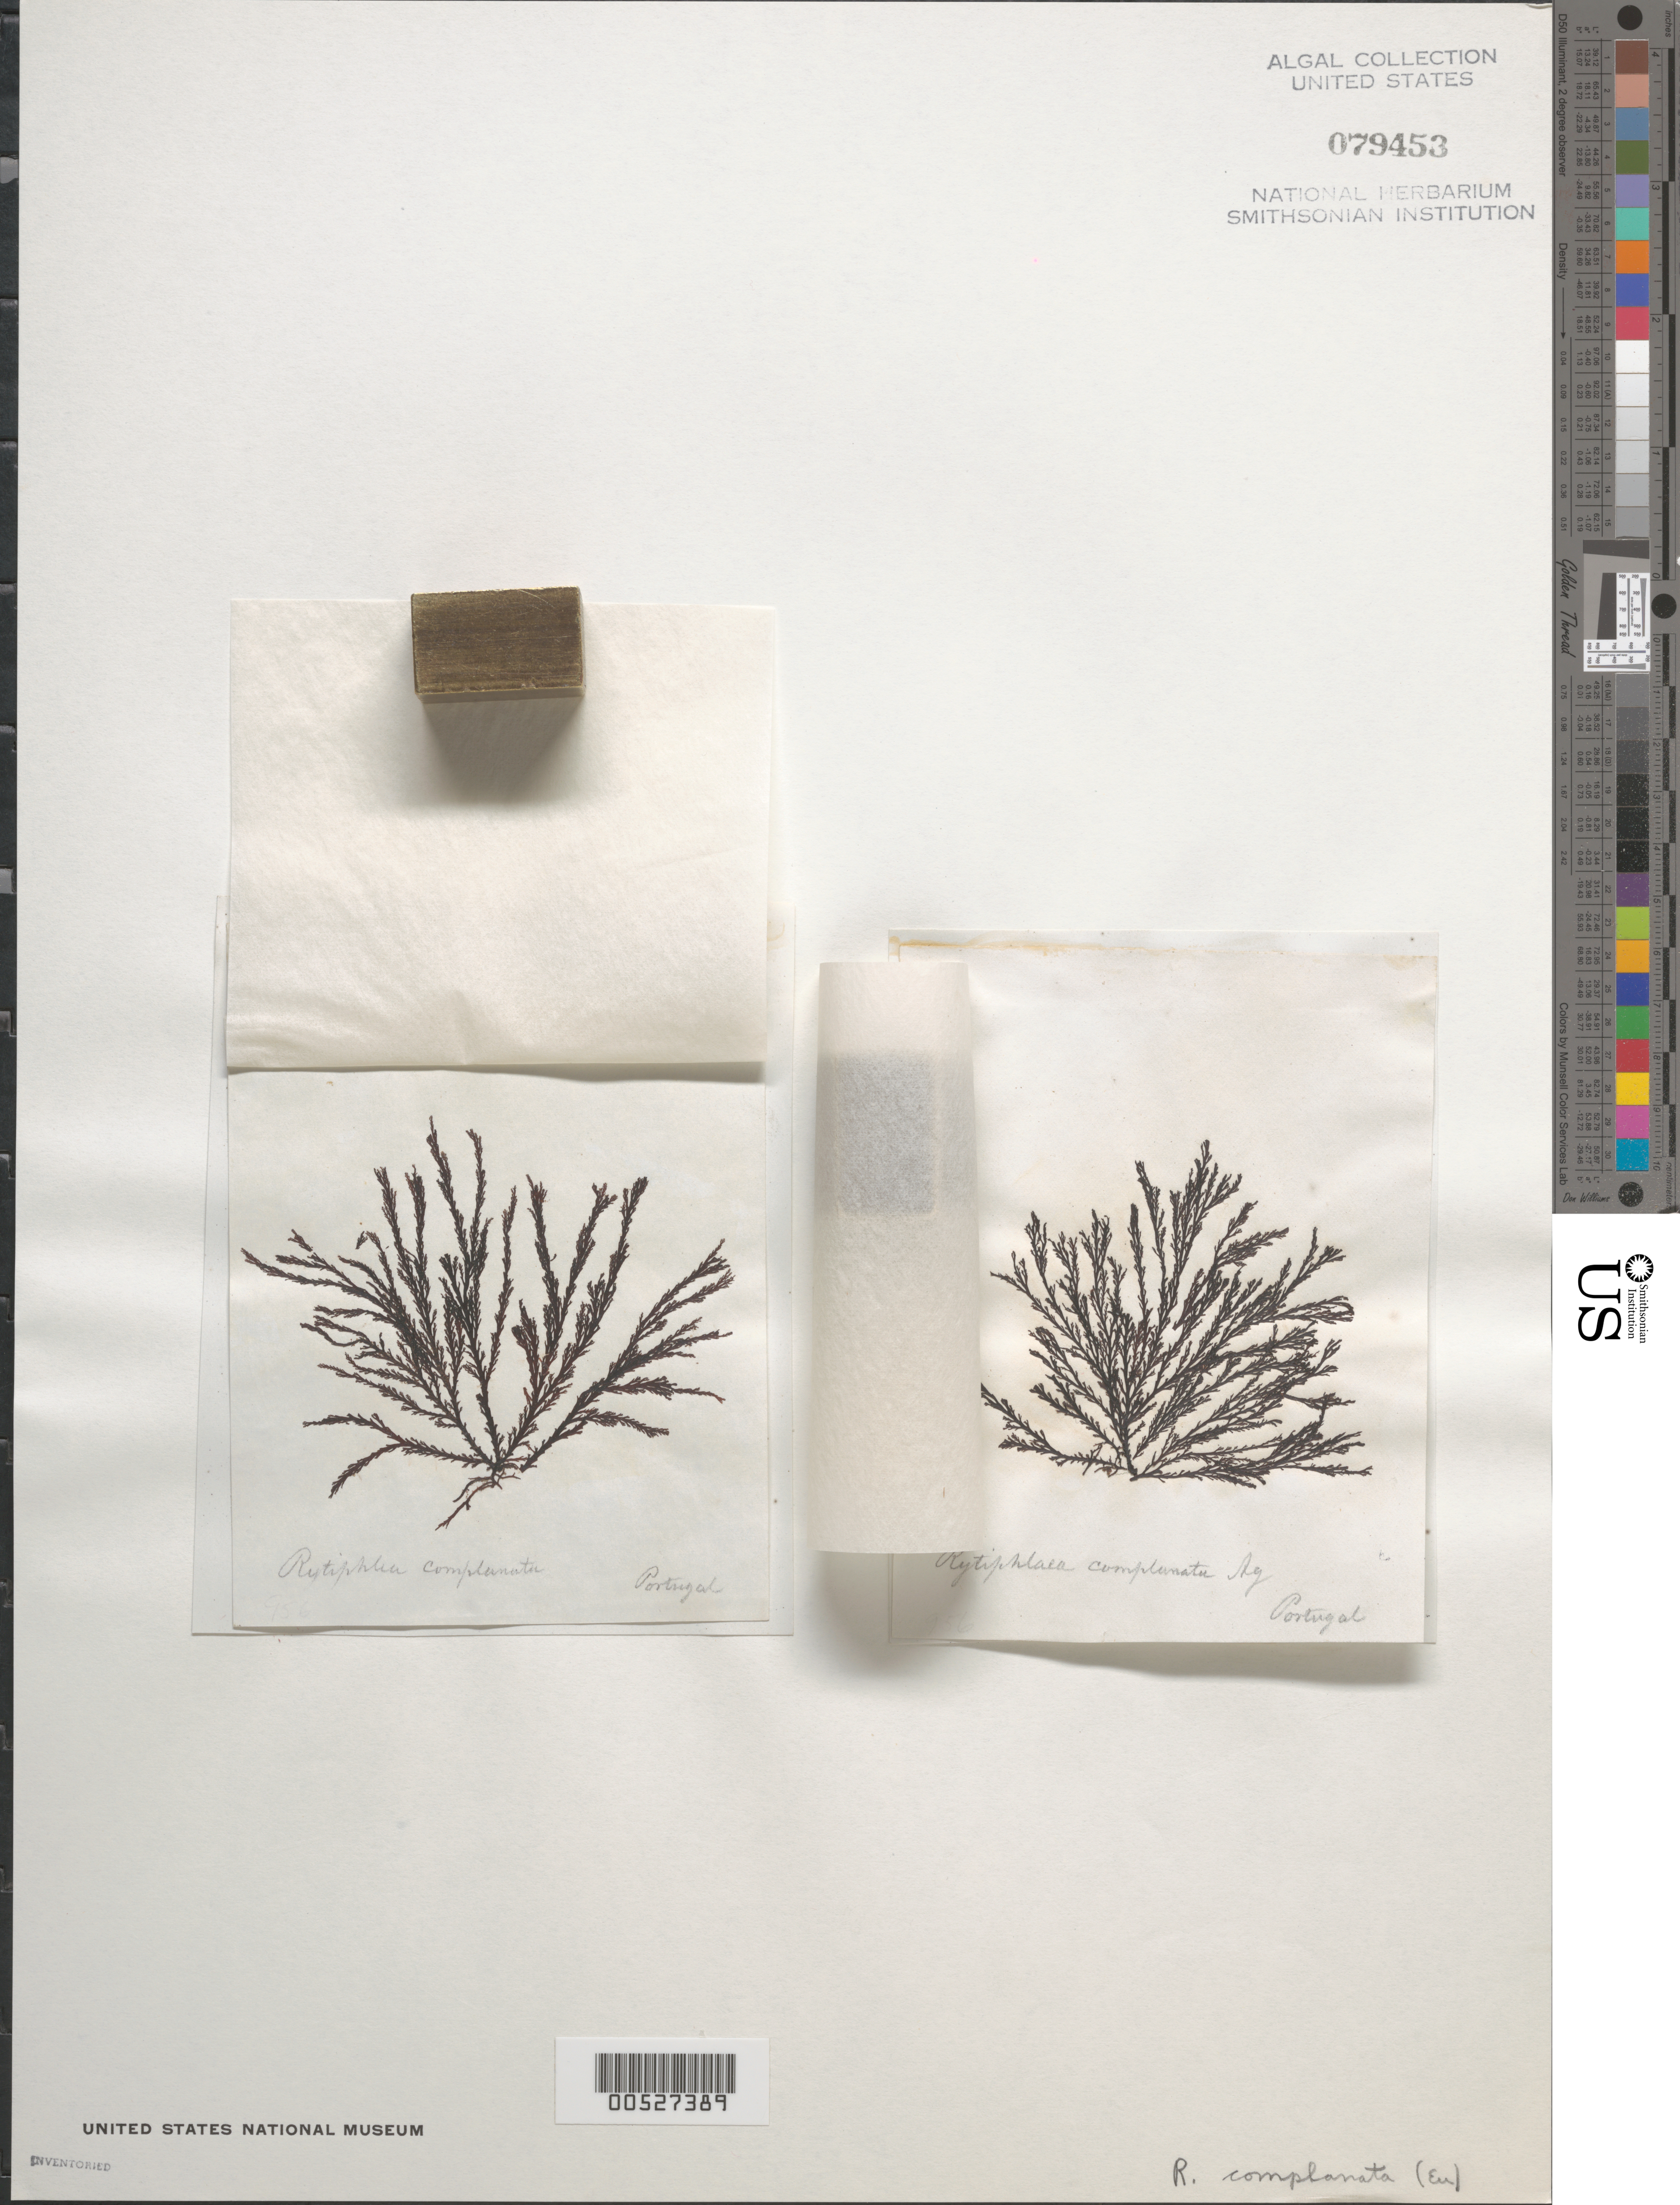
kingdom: Plantae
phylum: Rhodophyta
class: Florideophyceae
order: Ceramiales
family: Rhodomelaceae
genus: Rytiphloea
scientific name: Rytiphloea complanata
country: Portugal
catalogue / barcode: US 79453